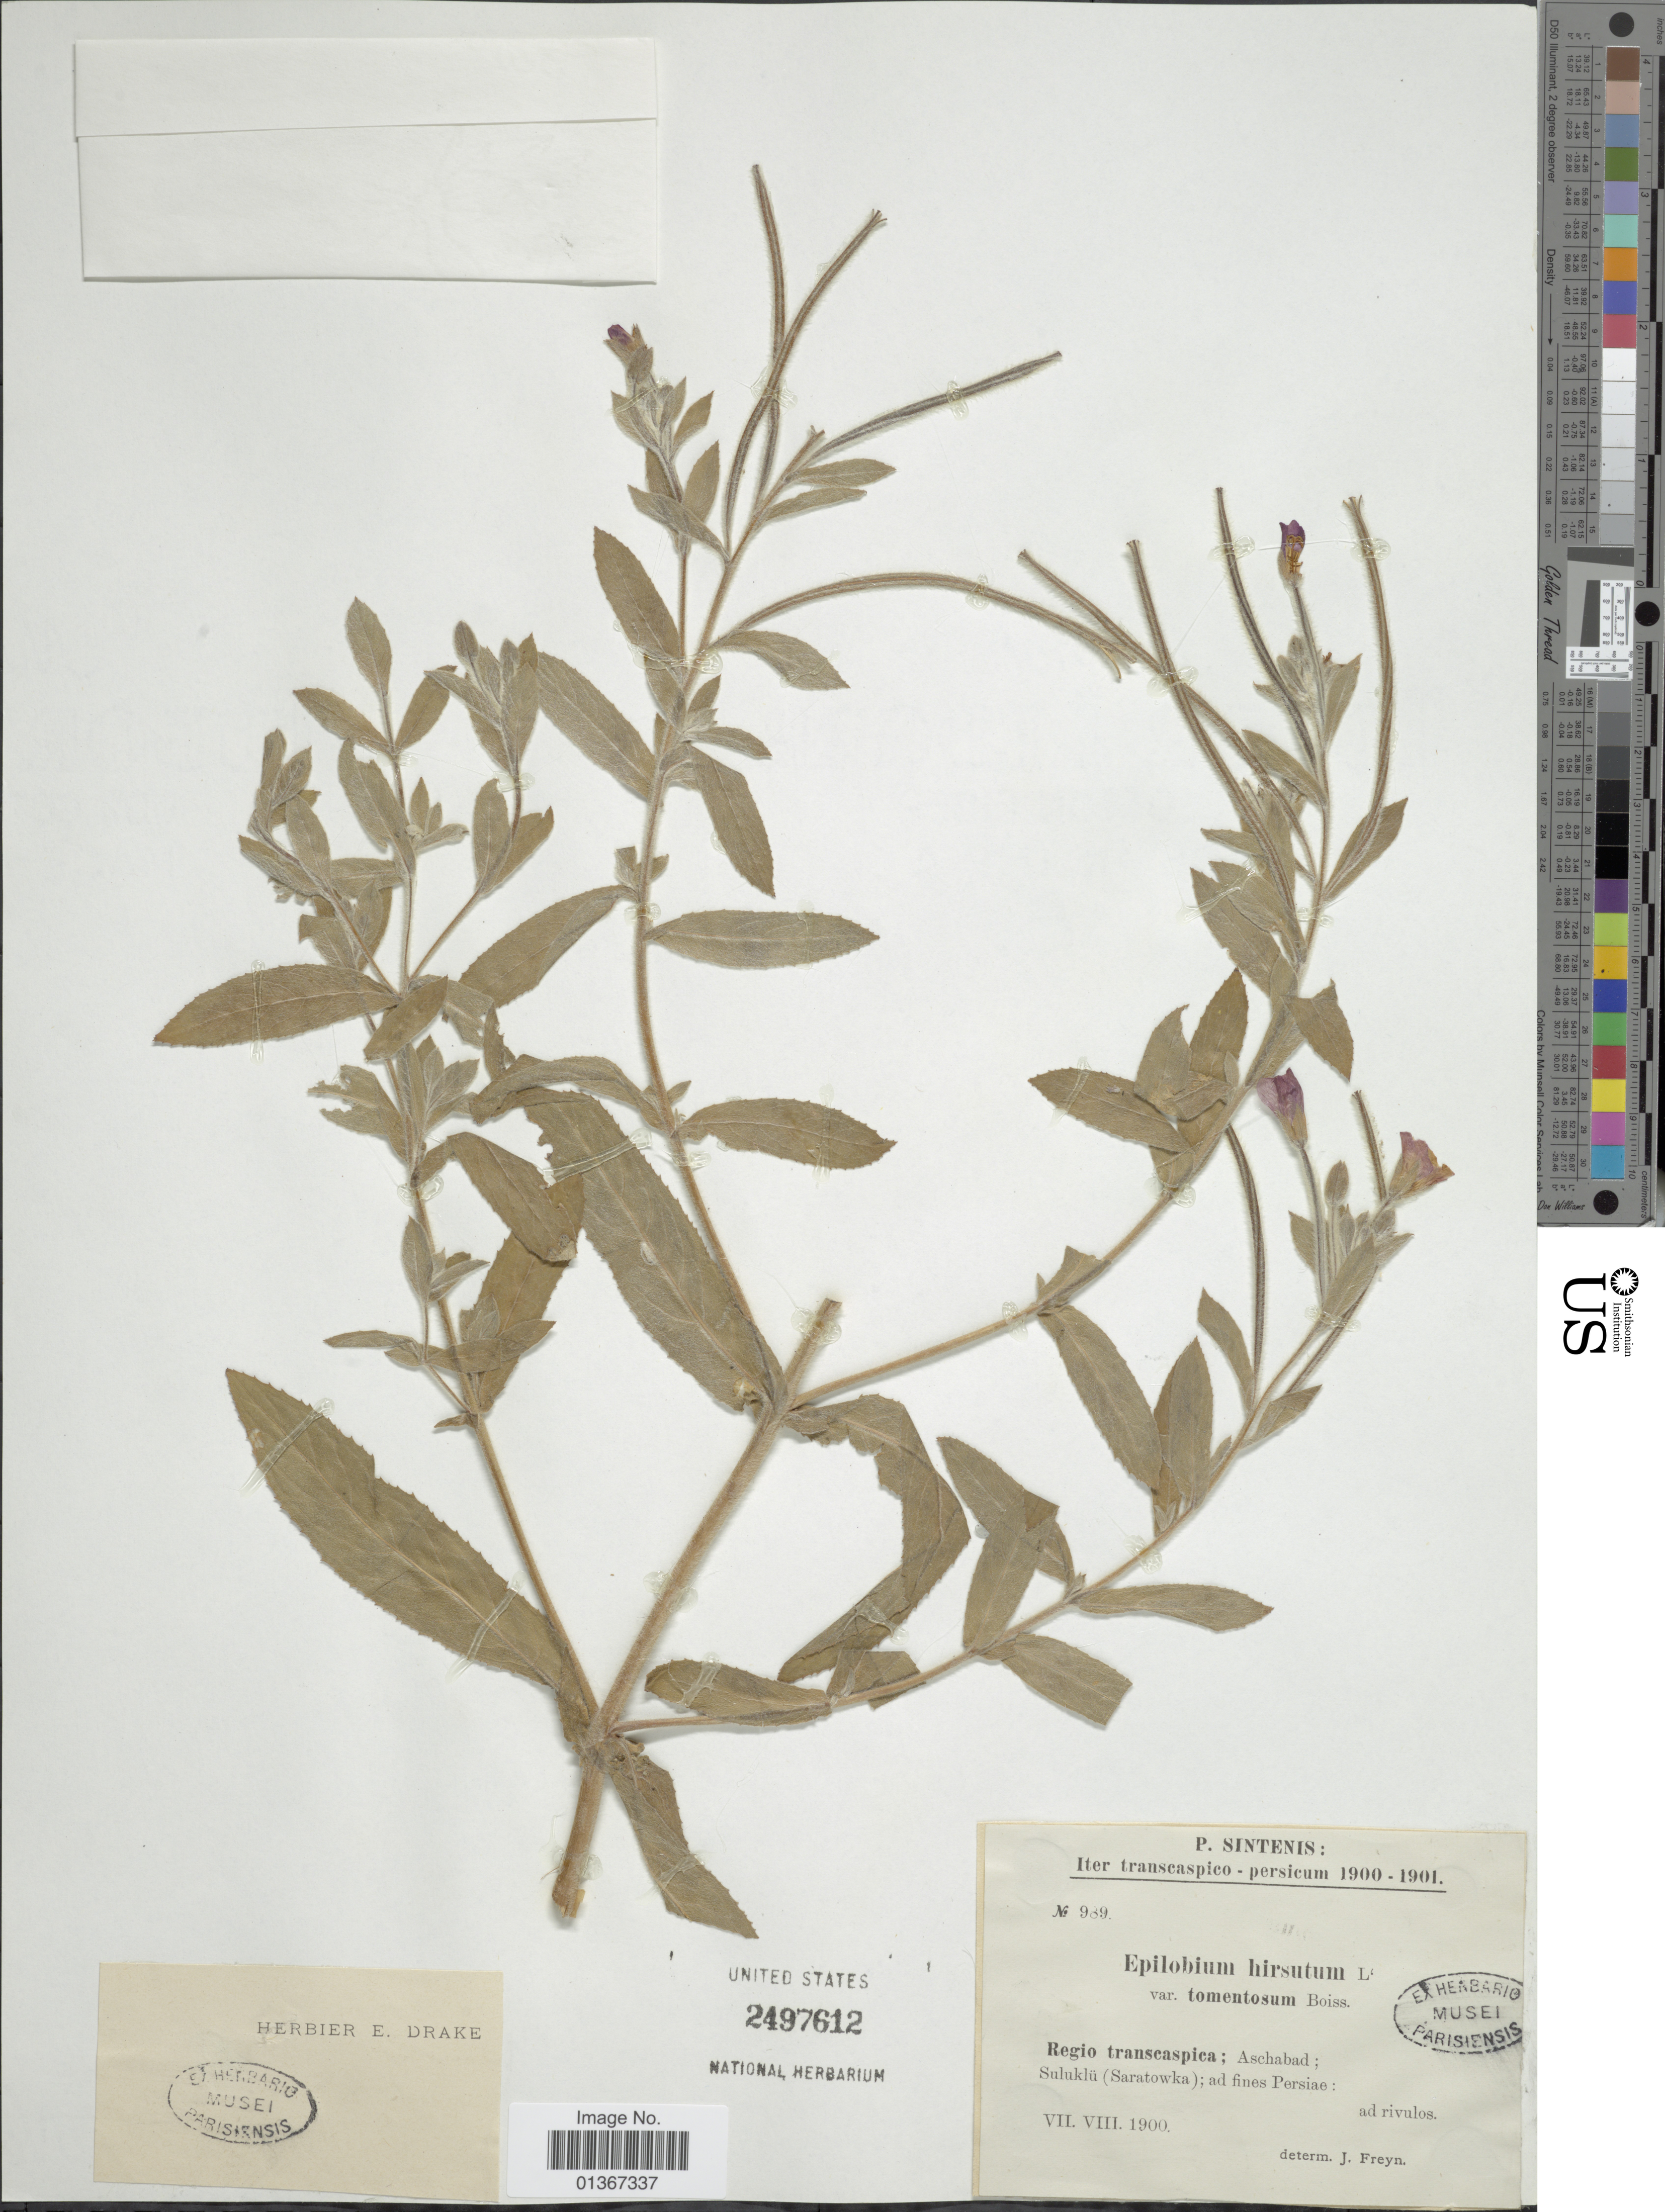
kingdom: Plantae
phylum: Tracheophyta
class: Magnoliopsida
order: Myrtales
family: Onagraceae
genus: Epilobium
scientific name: Epilobium hirsutum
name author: L.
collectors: P. Sintenis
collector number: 989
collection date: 1900-07/1900-08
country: Turkmenistan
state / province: Ahal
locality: Regio transcaspica; Aschabad; Suluklü (Saratowka); ad fines Persiae; ad rivulos.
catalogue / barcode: US 2497612